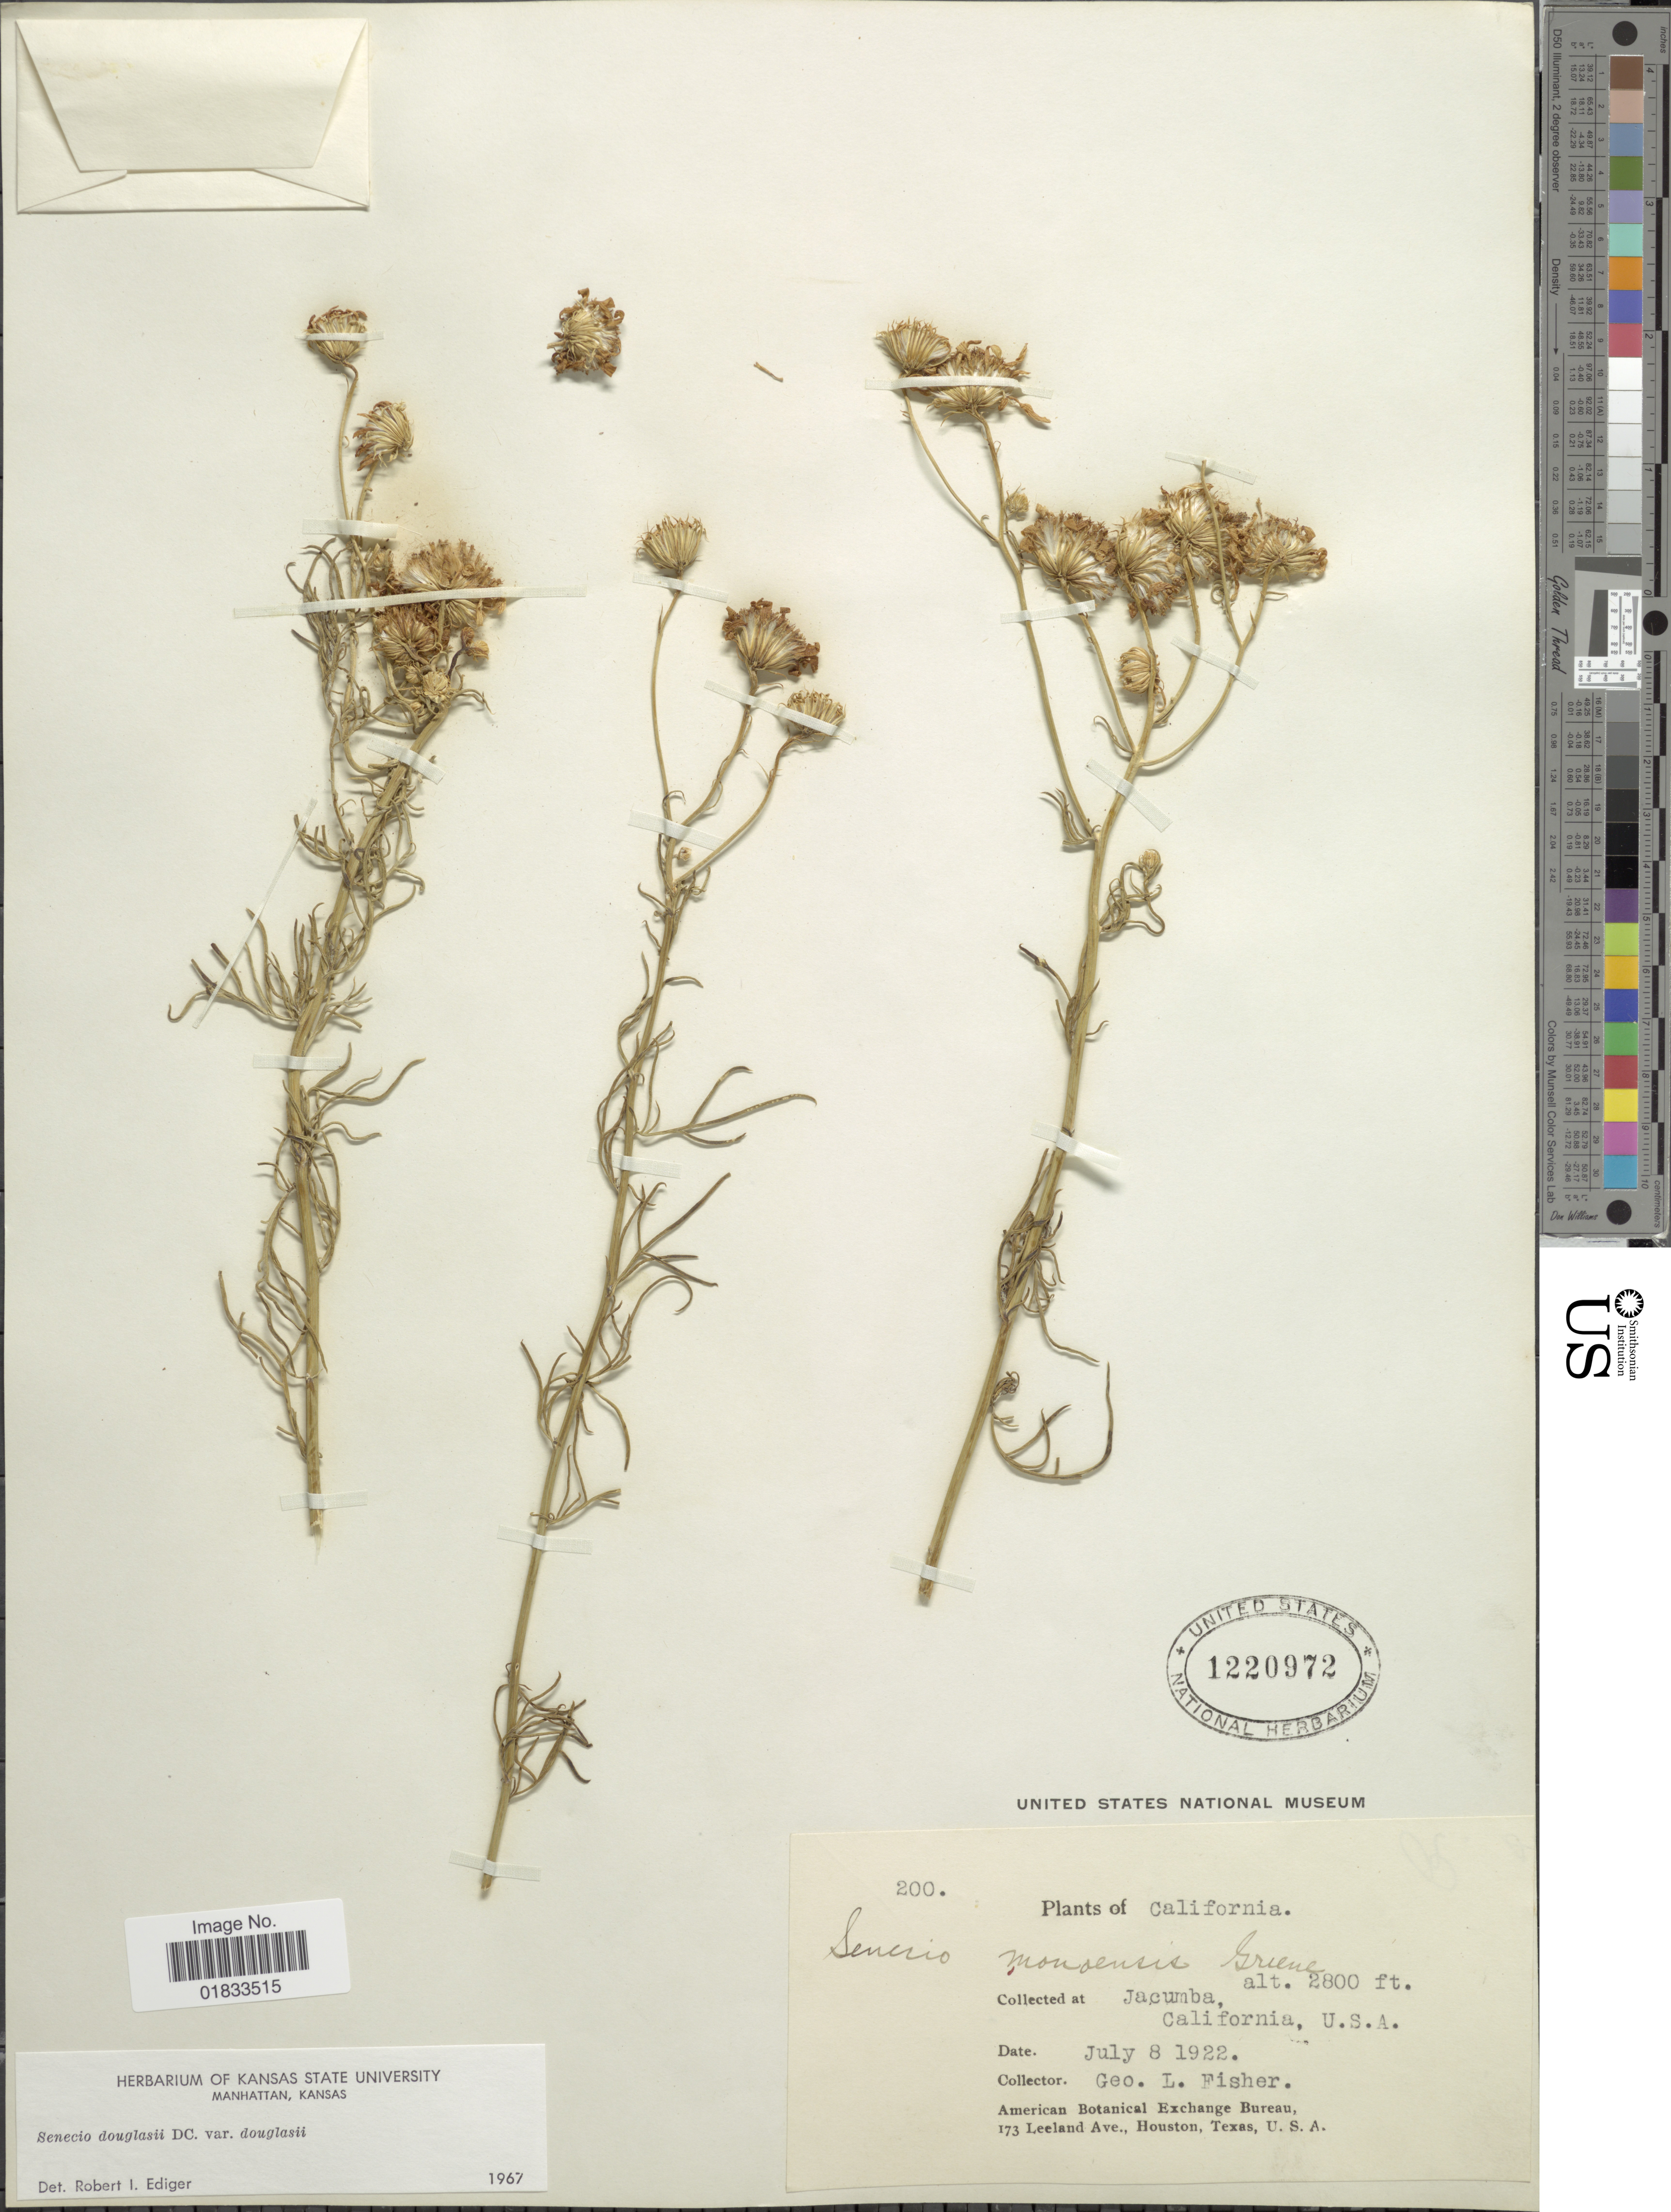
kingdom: Plantae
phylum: Tracheophyta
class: Magnoliopsida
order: Asterales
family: Asteraceae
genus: Senecio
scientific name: Senecio flaccidus var. douglasii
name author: (DC.) B.L. Turner & T.M. Barkley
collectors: G. L. Fisher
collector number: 200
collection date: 1922-07-08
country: United States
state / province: California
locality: Jacumba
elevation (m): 853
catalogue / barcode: US 1220972